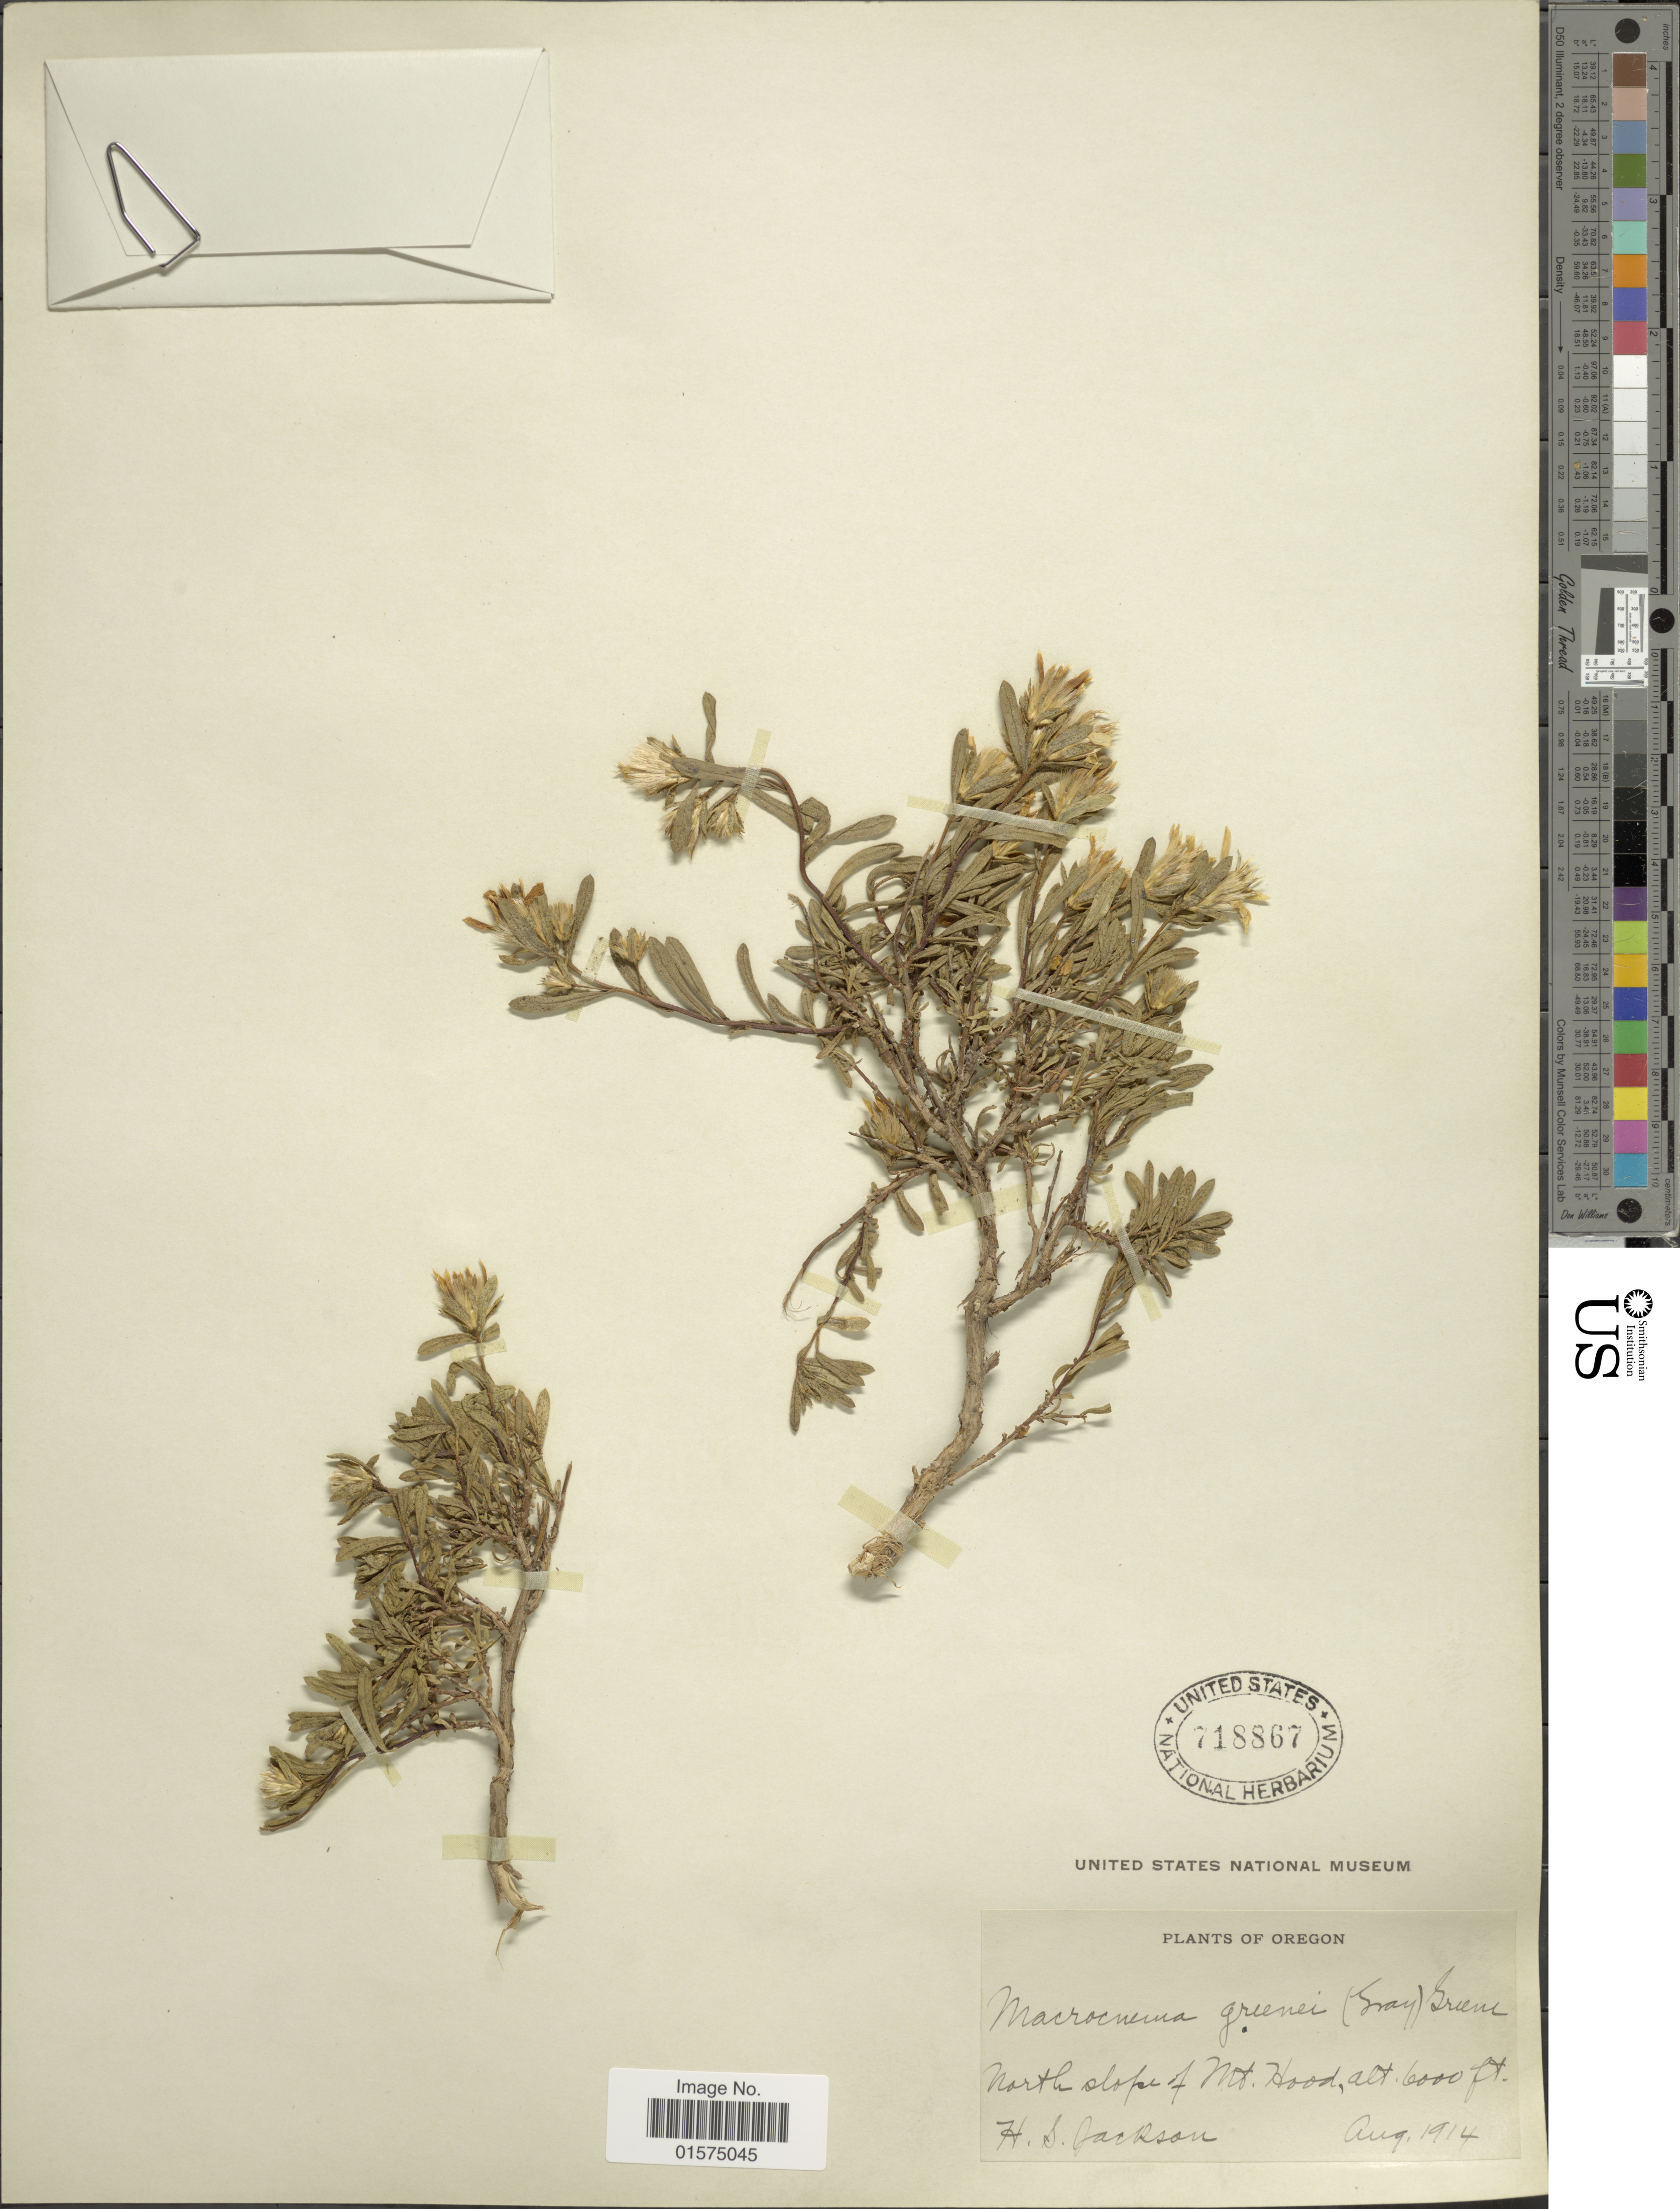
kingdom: Plantae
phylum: Tracheophyta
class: Magnoliopsida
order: Asterales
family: Asteraceae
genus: Ericameria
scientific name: Ericameria greenei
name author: (A. Gray) G.L. Nesom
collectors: H. Jackson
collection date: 1914-08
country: United States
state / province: Oregon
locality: North slope of Mt. Hood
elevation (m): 1829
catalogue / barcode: US 718867